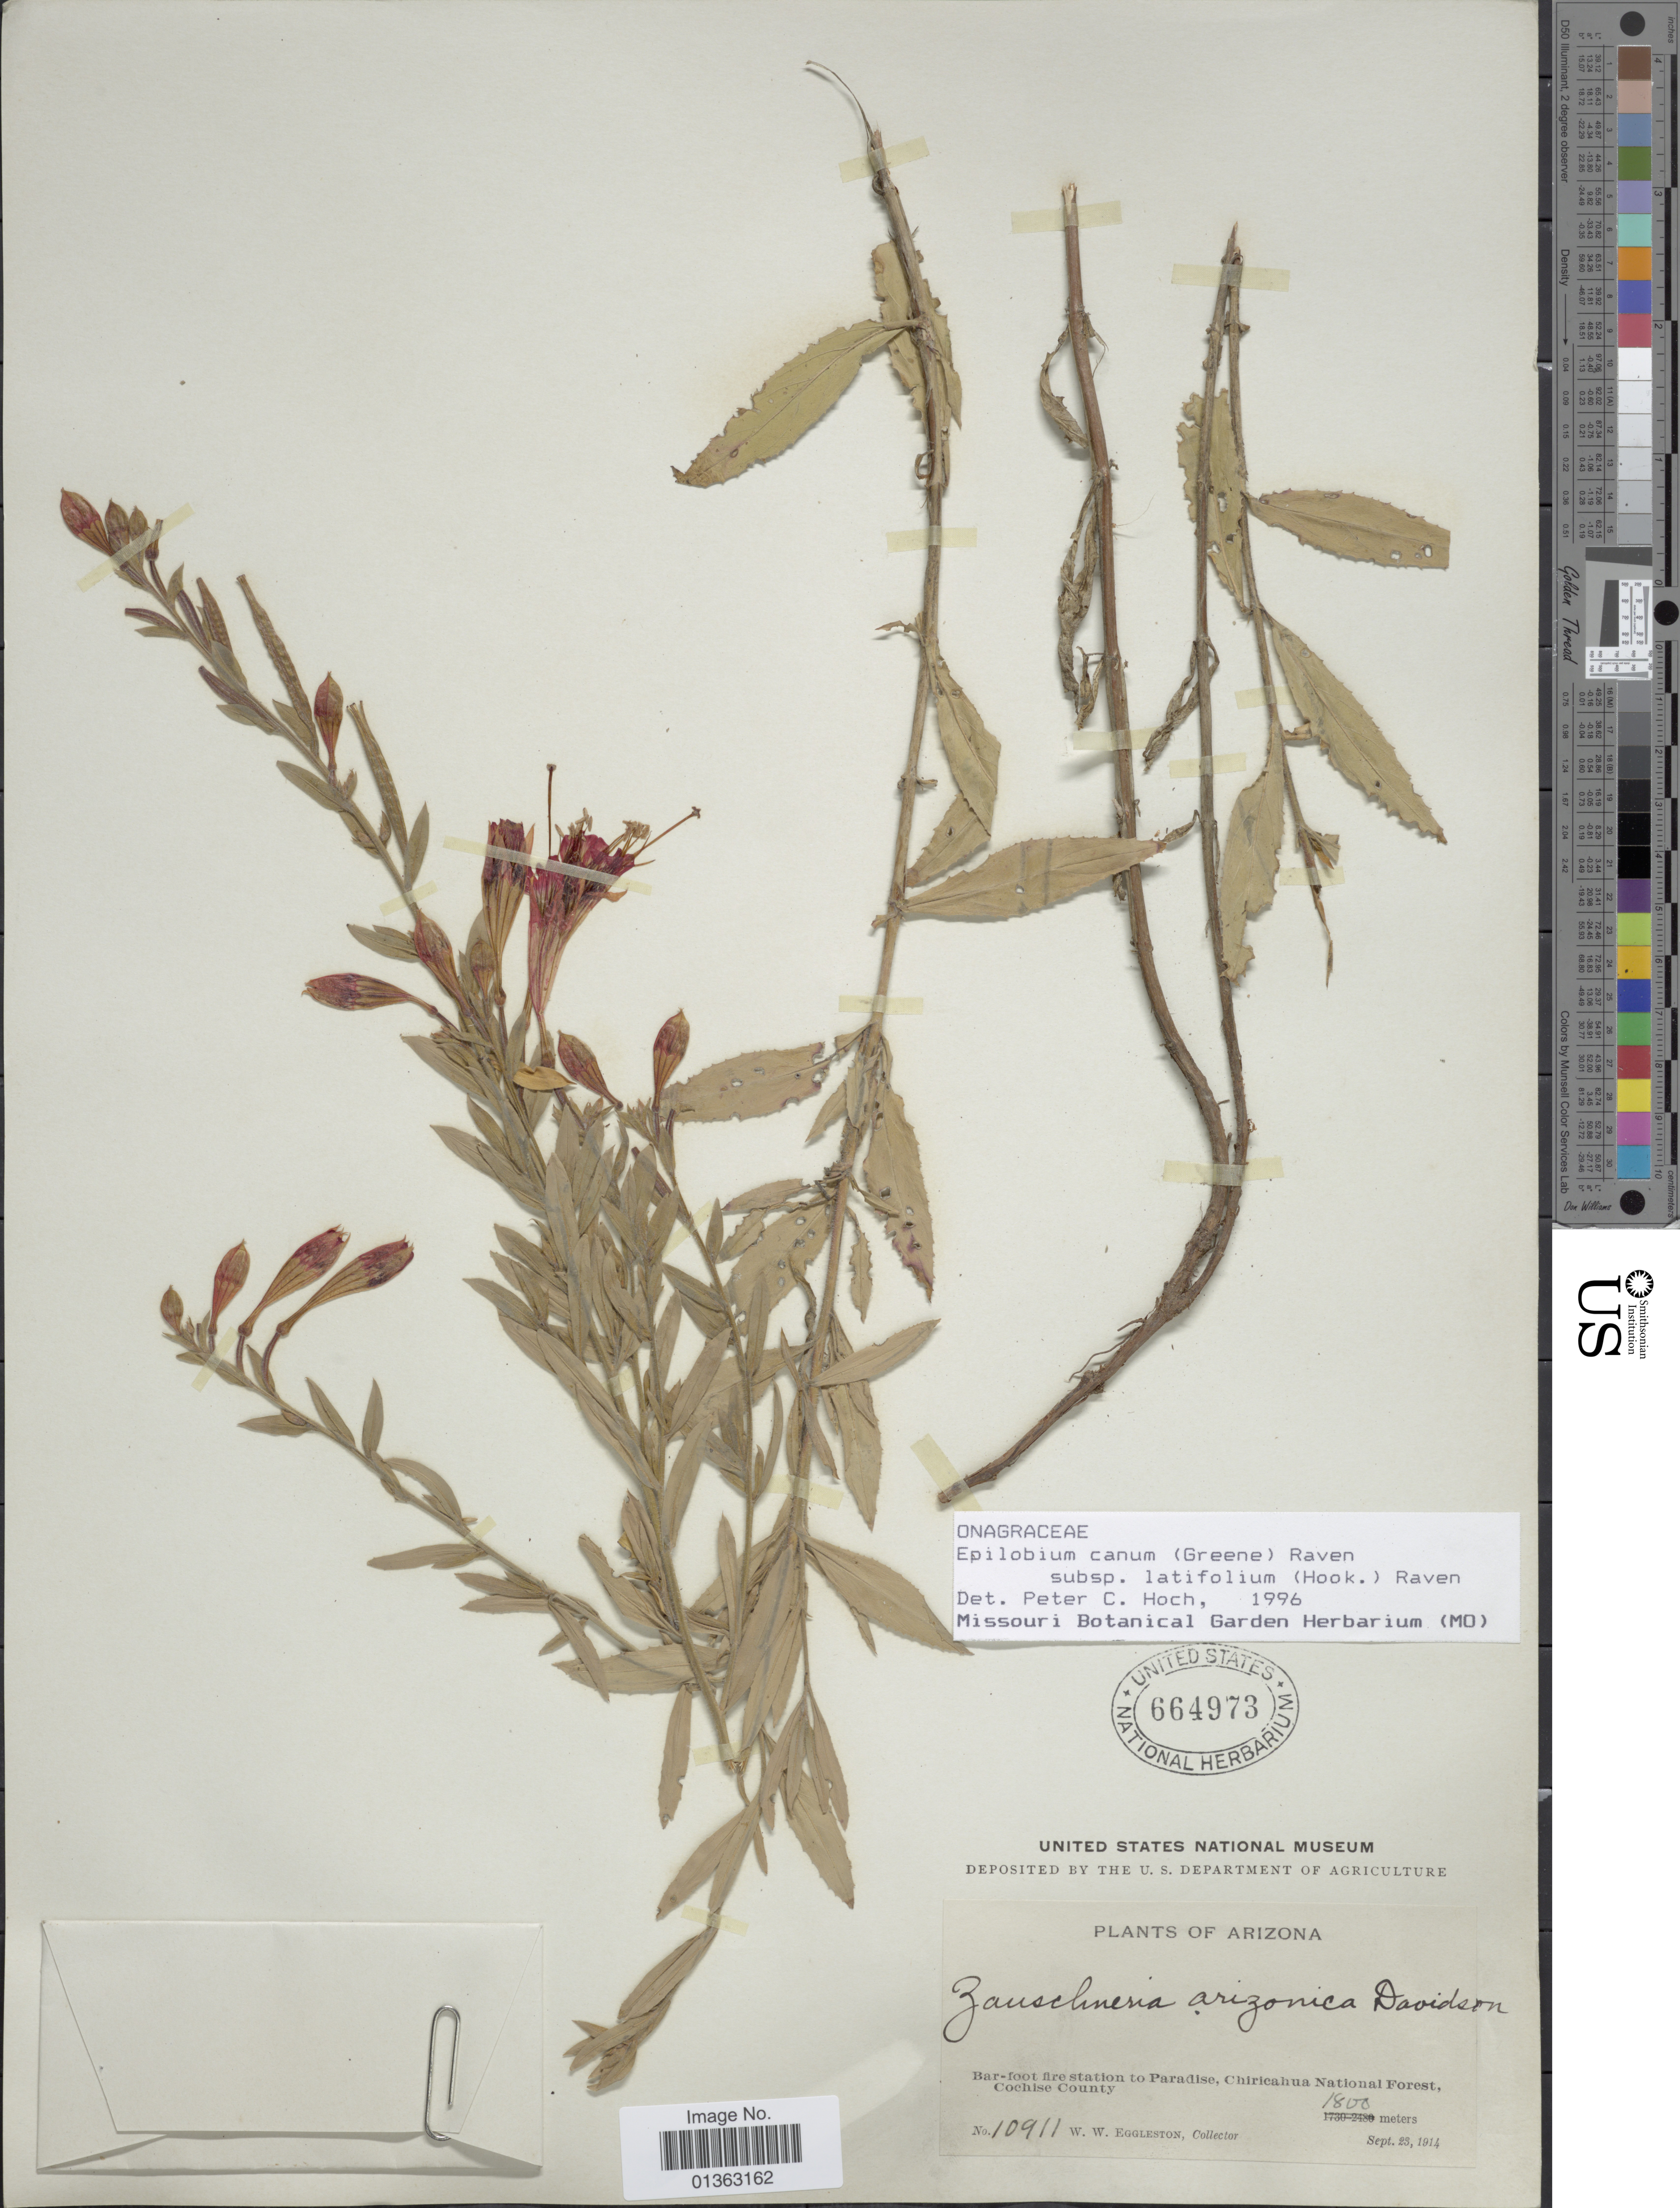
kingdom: Plantae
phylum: Tracheophyta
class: Magnoliopsida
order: Myrtales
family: Onagraceae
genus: Epilobium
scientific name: Epilobium canum subsp. latifolium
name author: (Hook.) P.H. Raven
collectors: W. W. Eggleston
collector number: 10911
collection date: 1914-09-23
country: United States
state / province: Arizona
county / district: Cochise County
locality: Bar-foot fire station to Paradise, Chiricahua National Forest.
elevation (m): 1800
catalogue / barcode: US 664973